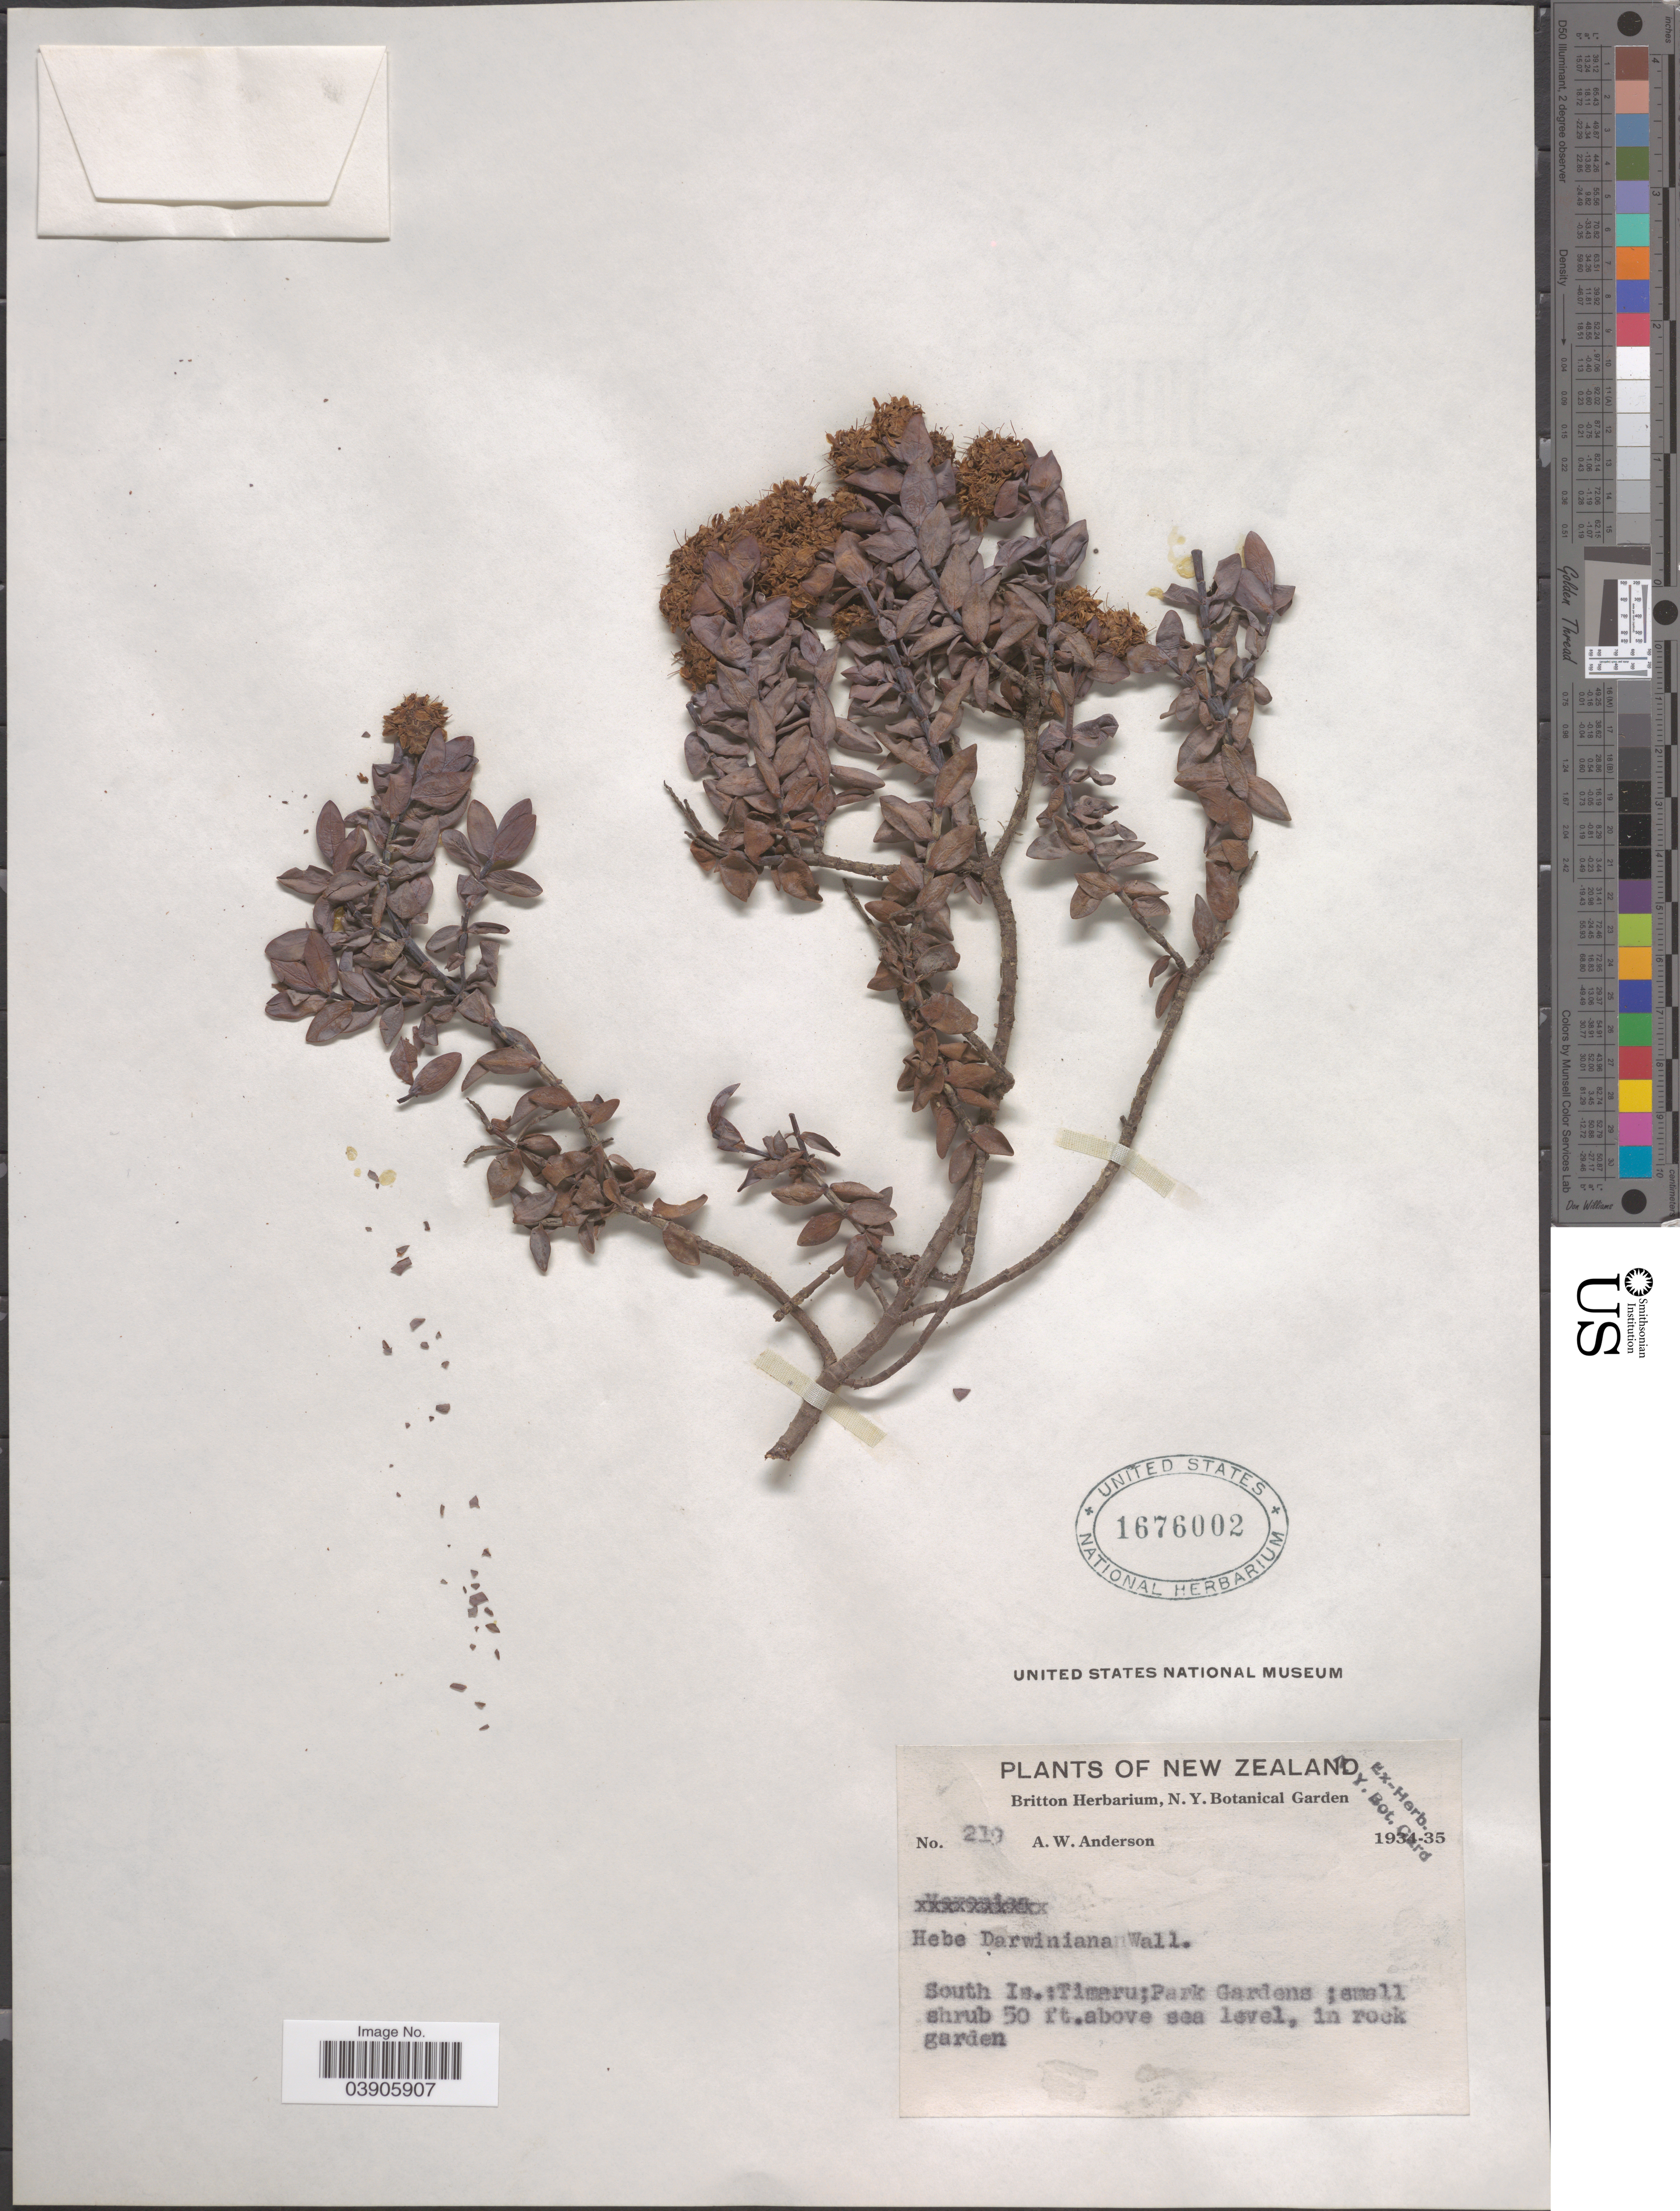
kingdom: Plantae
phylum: Tracheophyta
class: Magnoliopsida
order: Lamiales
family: Plantaginaceae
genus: Hebe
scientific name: Hebe darwiniana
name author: (Colenso) A. Wall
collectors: A. W. Anderson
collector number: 219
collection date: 1934/1935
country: New Zealand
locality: South Is.:Timaru; Park Gardens.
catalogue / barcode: US 1676002